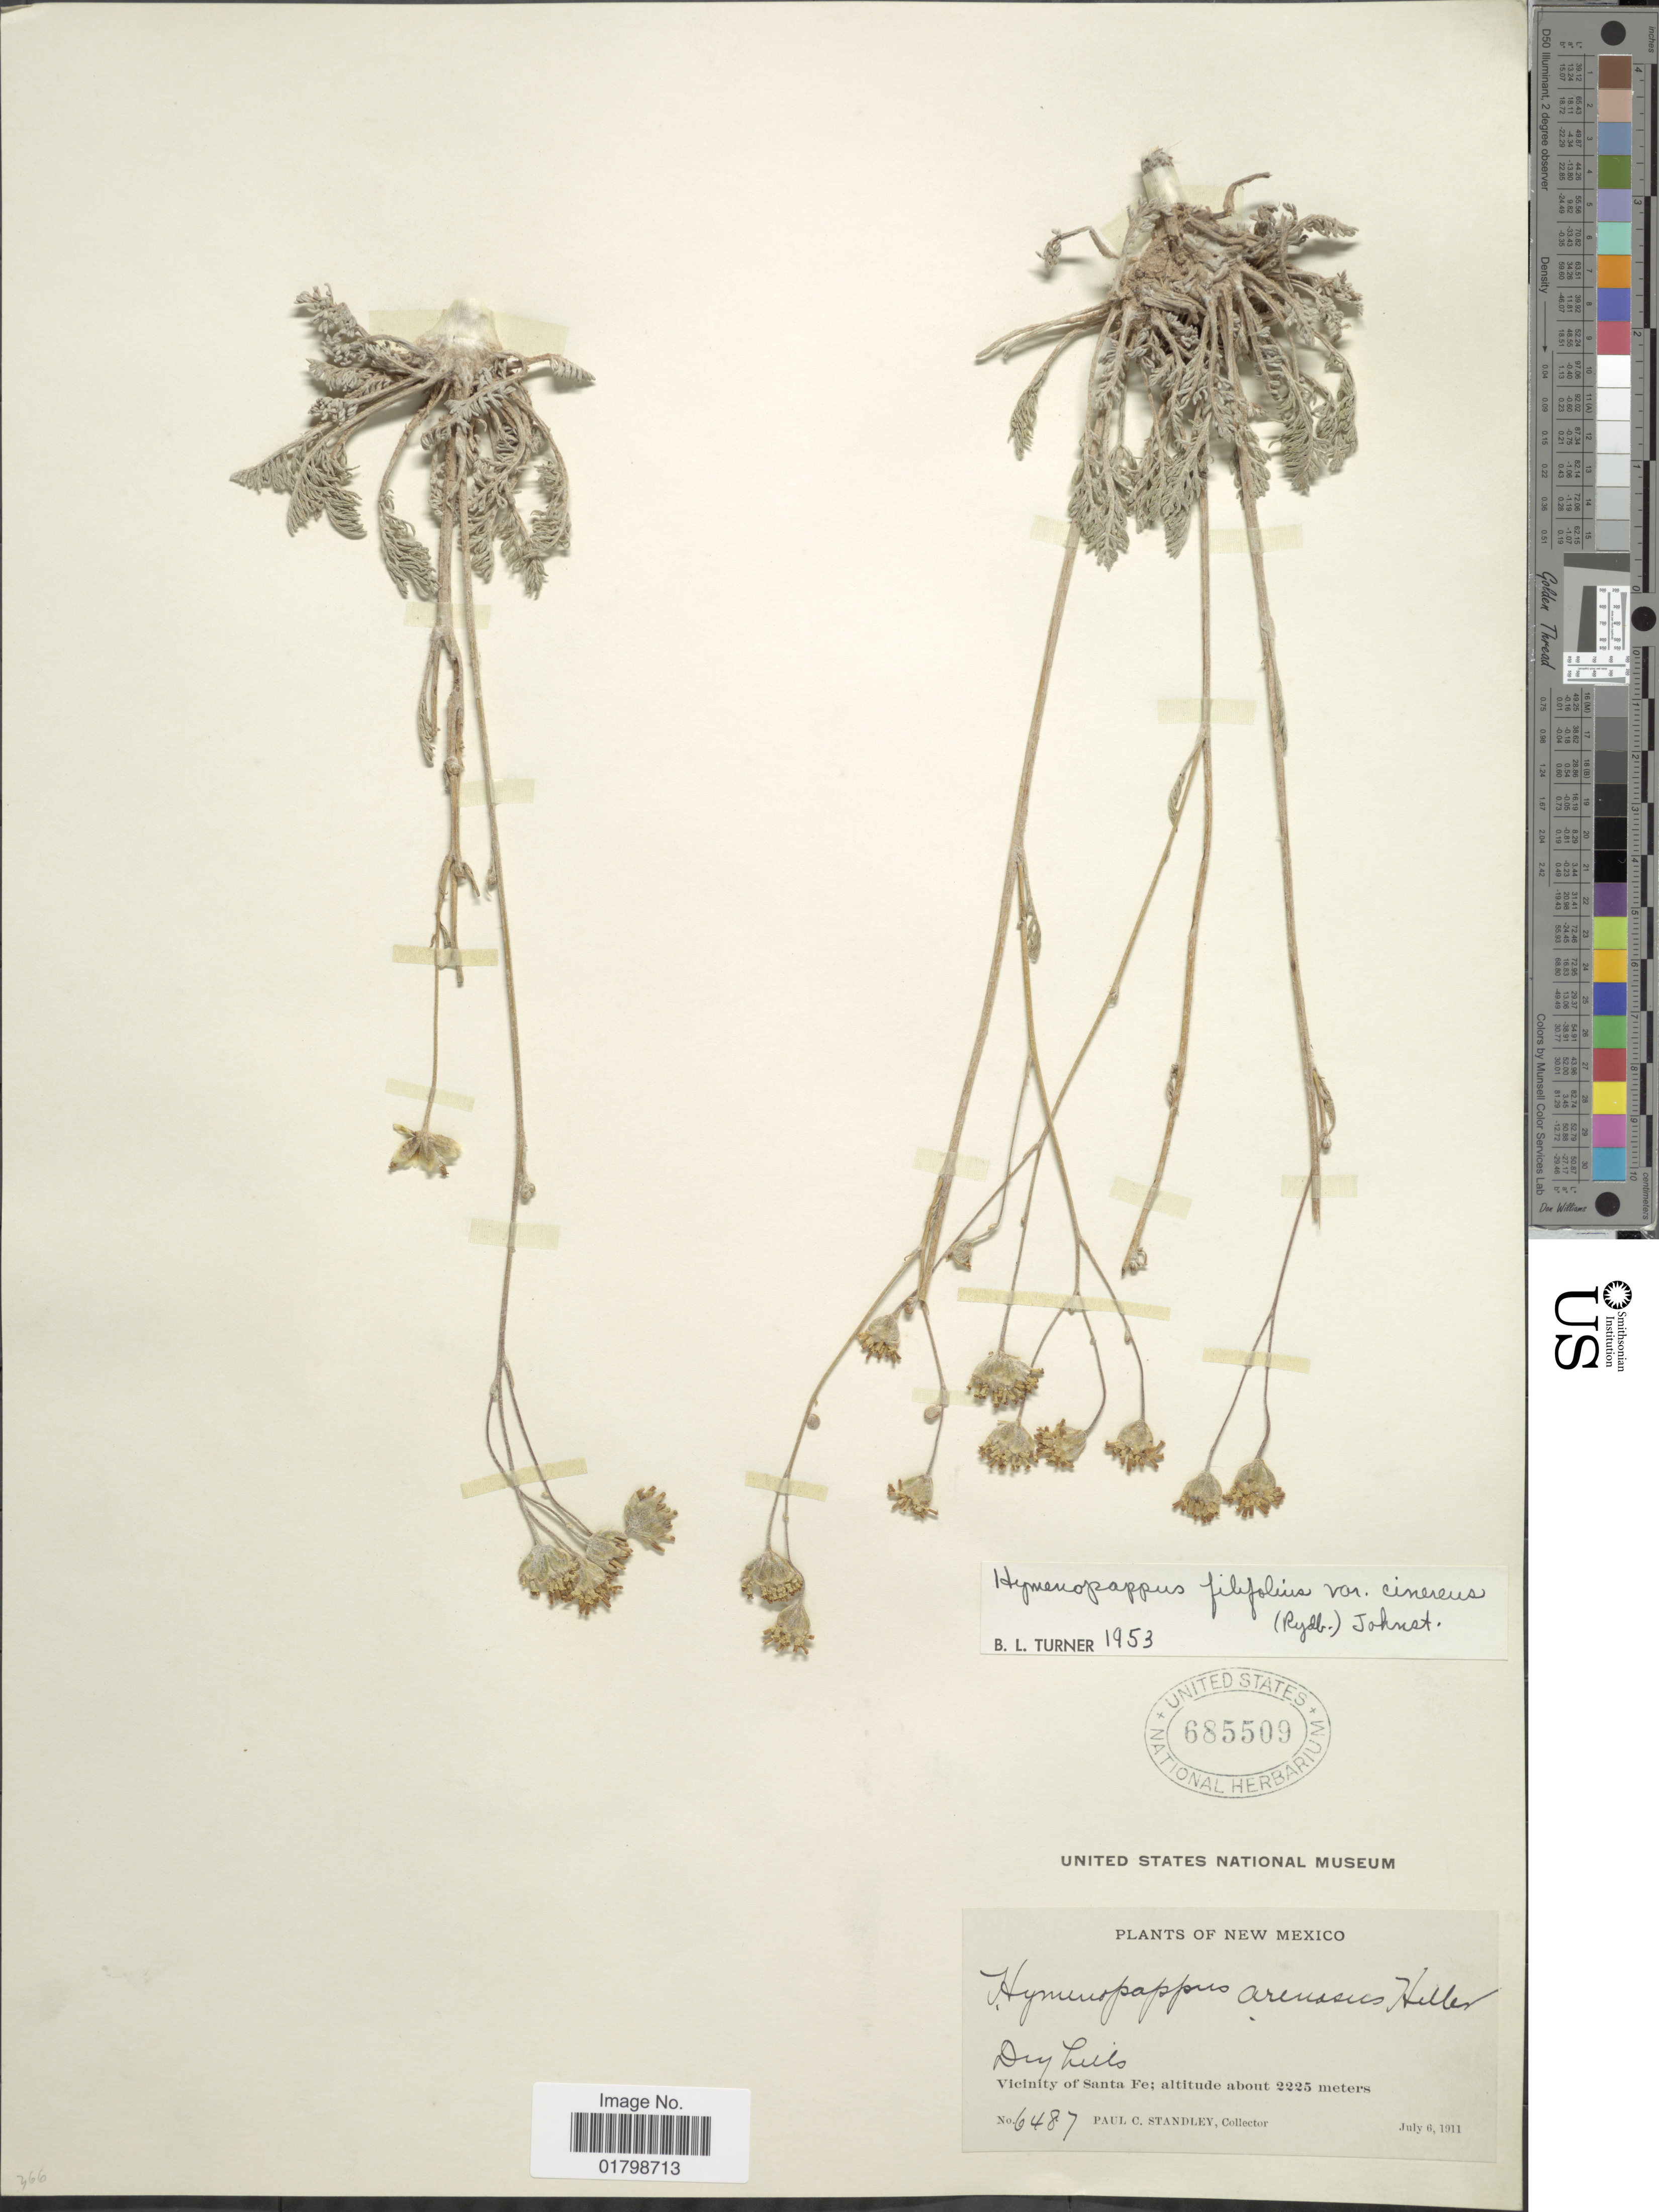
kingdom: Plantae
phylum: Tracheophyta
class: Magnoliopsida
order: Asterales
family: Asteraceae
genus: Hymenopappus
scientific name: Hymenopappus filifolius var. cinereus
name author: (Rydb.) I.M. Johnst.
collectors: P. C. Standley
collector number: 6487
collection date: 1911-07-06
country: United States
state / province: New Mexico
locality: Vicinity of Santa Fe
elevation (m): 2225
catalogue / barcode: US 685509